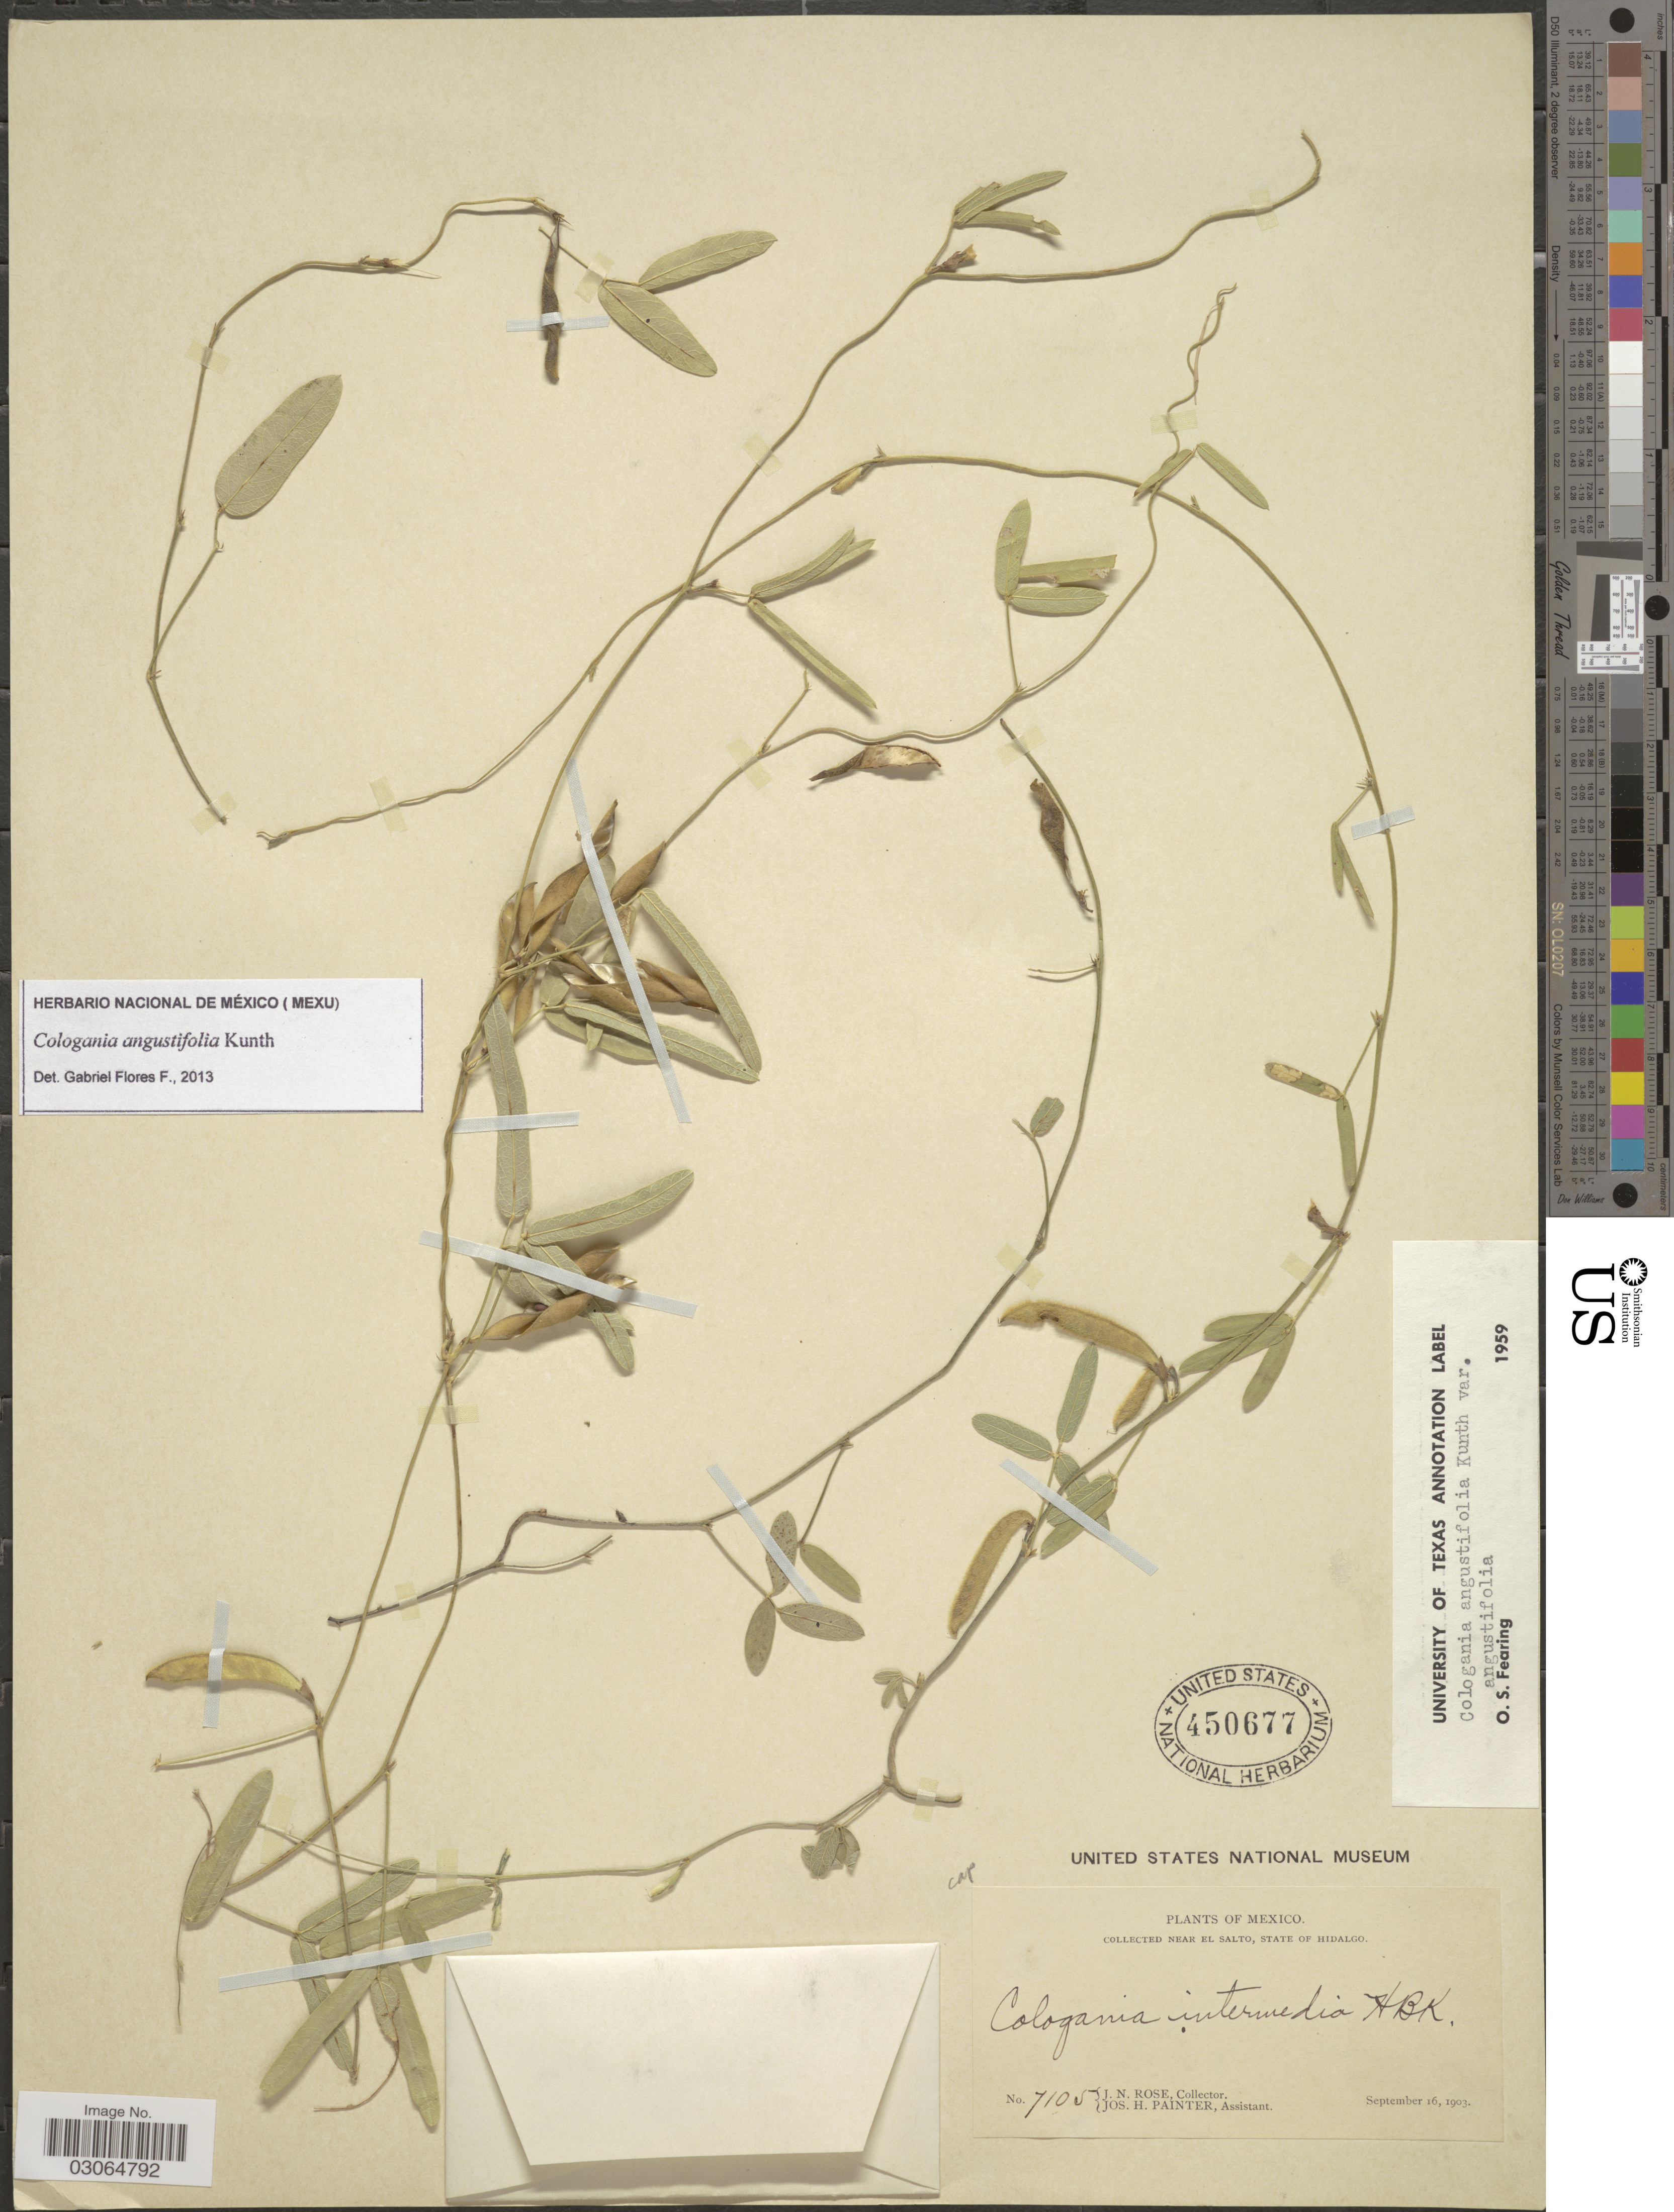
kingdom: Plantae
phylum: Tracheophyta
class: Magnoliopsida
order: Fabales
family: Fabaceae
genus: Cologania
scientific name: Cologania angustifolia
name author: Kunth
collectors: J. N. Rose & J. H. Painter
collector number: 7105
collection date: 1903-09-16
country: Mexico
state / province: Hidalgo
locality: Near el Salto.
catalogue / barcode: US 450677